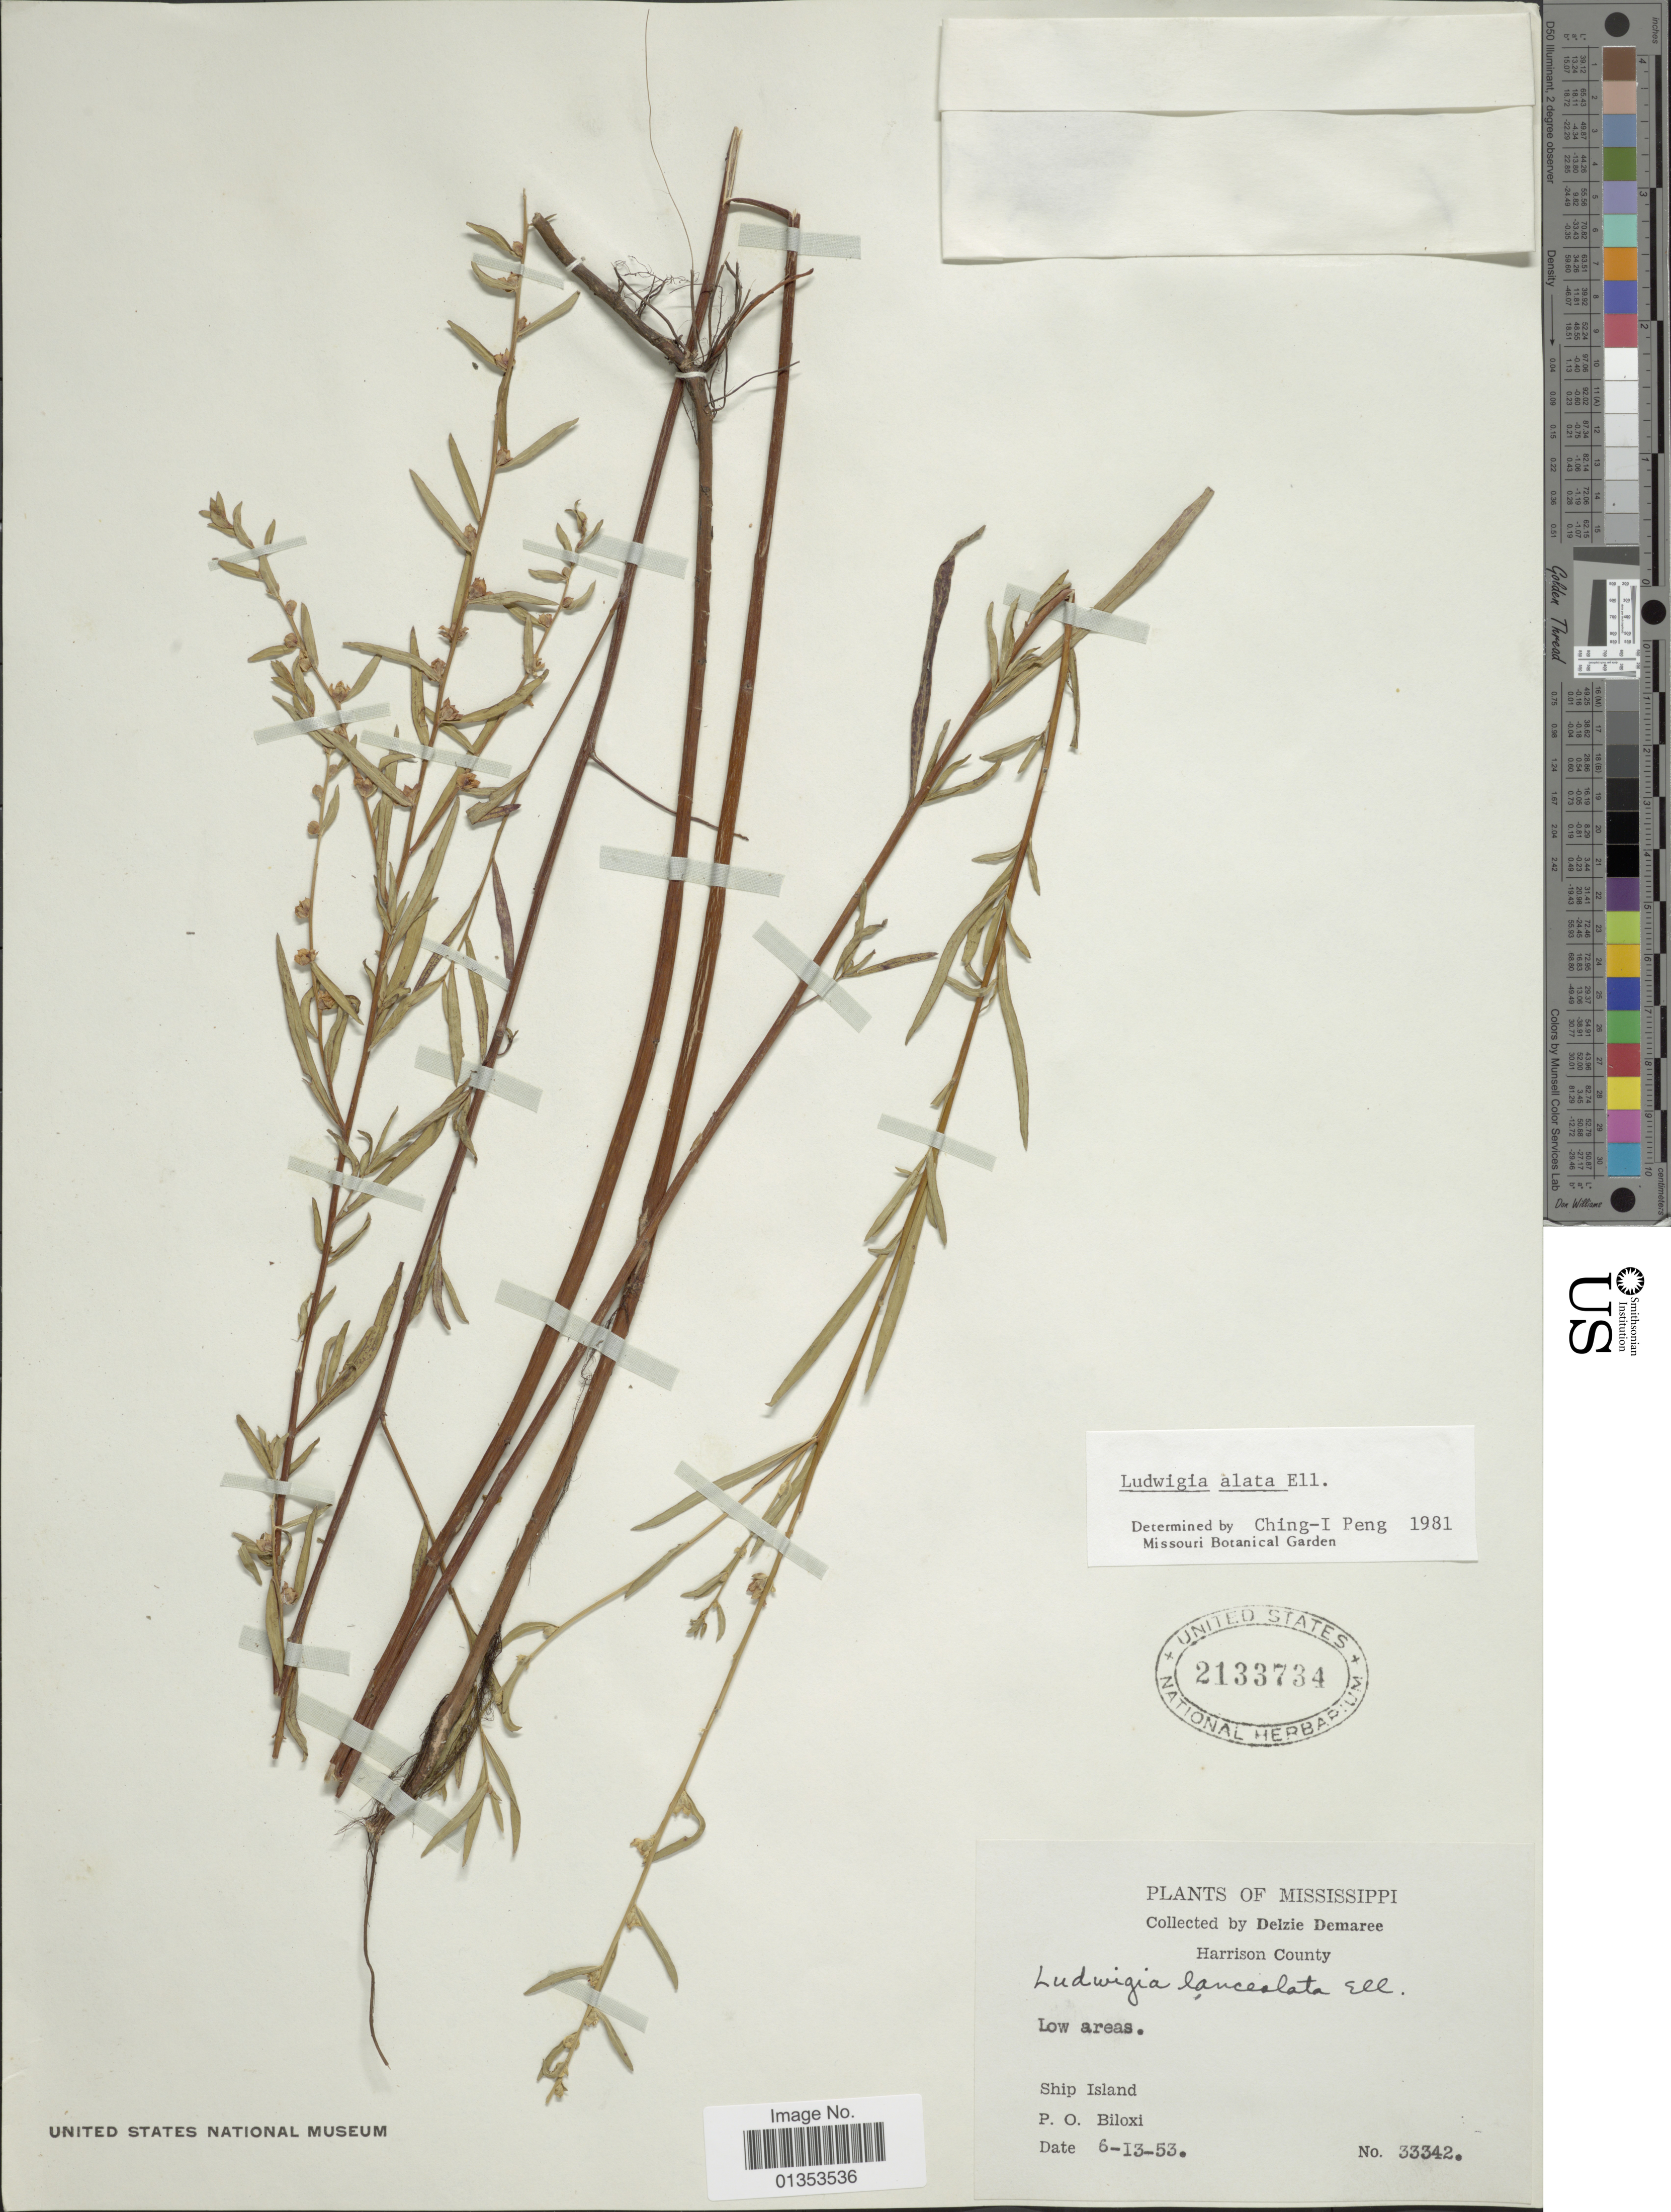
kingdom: Plantae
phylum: Tracheophyta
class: Magnoliopsida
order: Myrtales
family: Onagraceae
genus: Ludwigia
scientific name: Ludwigia alata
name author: Elliott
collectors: D. Demaree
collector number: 33342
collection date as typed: Transcribed d/m/y: 13/6/53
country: United States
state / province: Mississippi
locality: Harrison County, Ship Island, P. O. Biloxi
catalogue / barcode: US 2133734